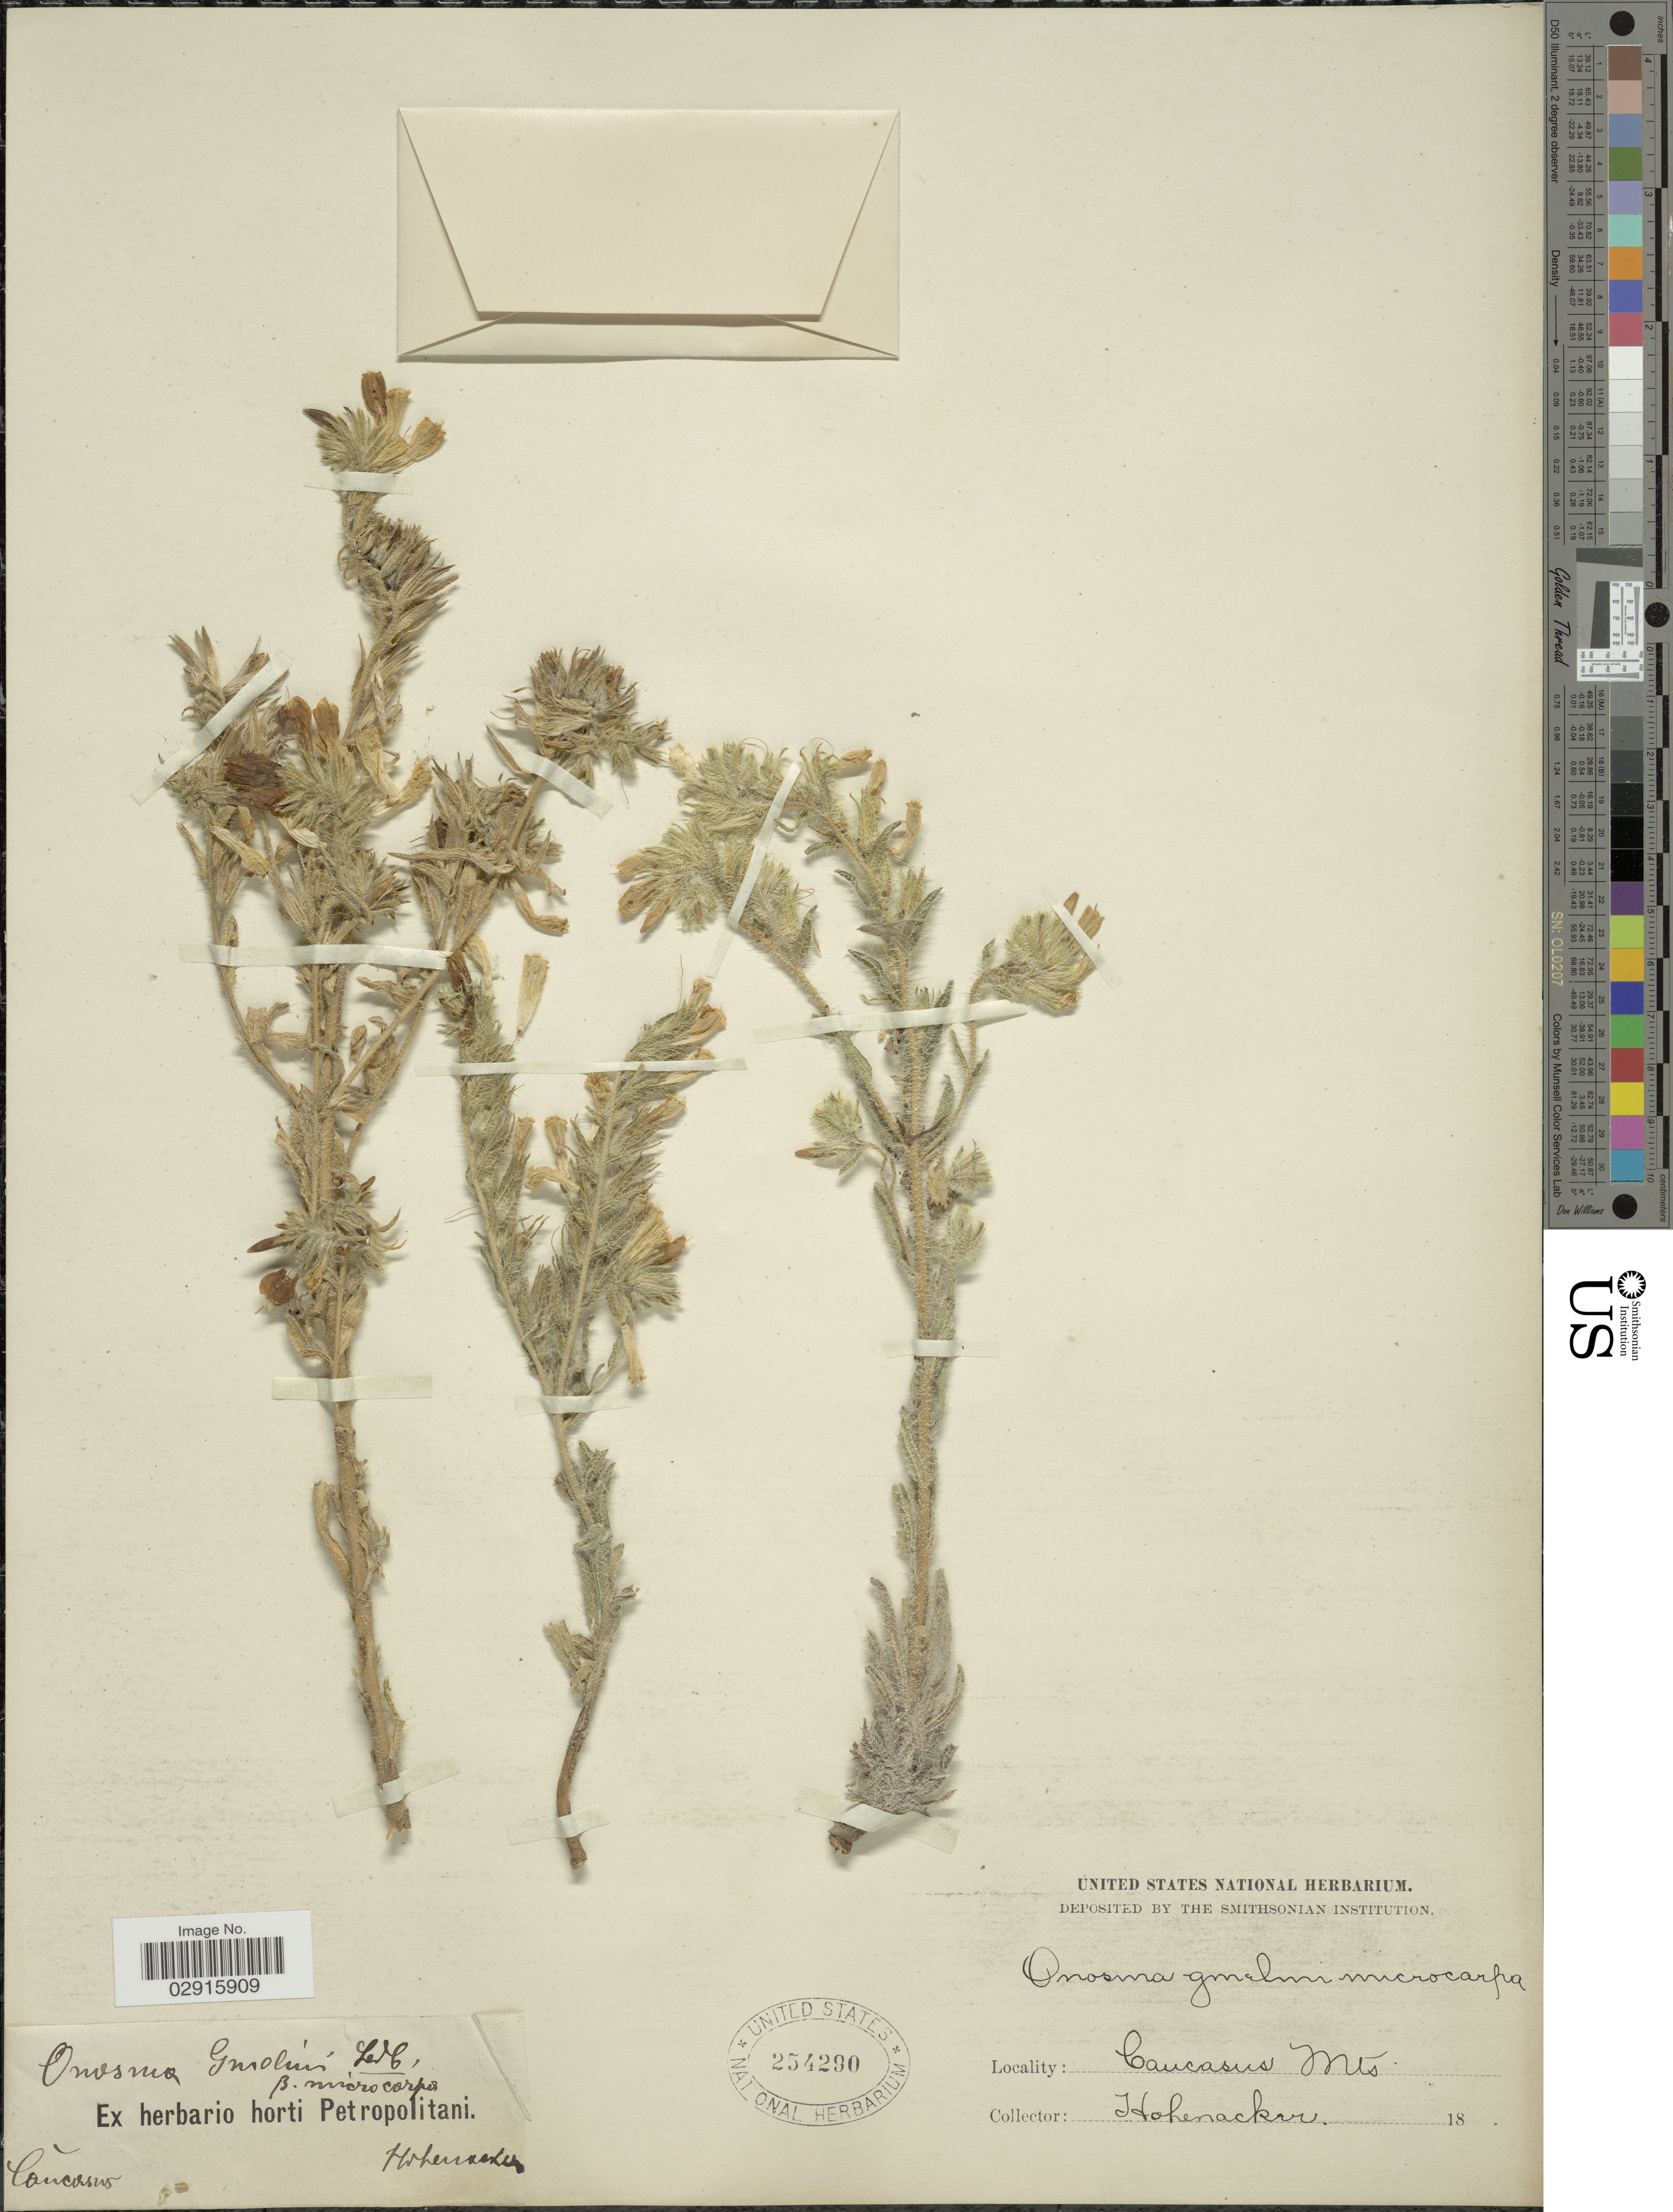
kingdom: Plantae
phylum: Tracheophyta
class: Magnoliopsida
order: Boraginales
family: Boraginaceae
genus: Onosma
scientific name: Onosma gmelinii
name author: Ledeb.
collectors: Hohenacker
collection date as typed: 18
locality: Caucasus Mts.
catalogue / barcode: US 254290